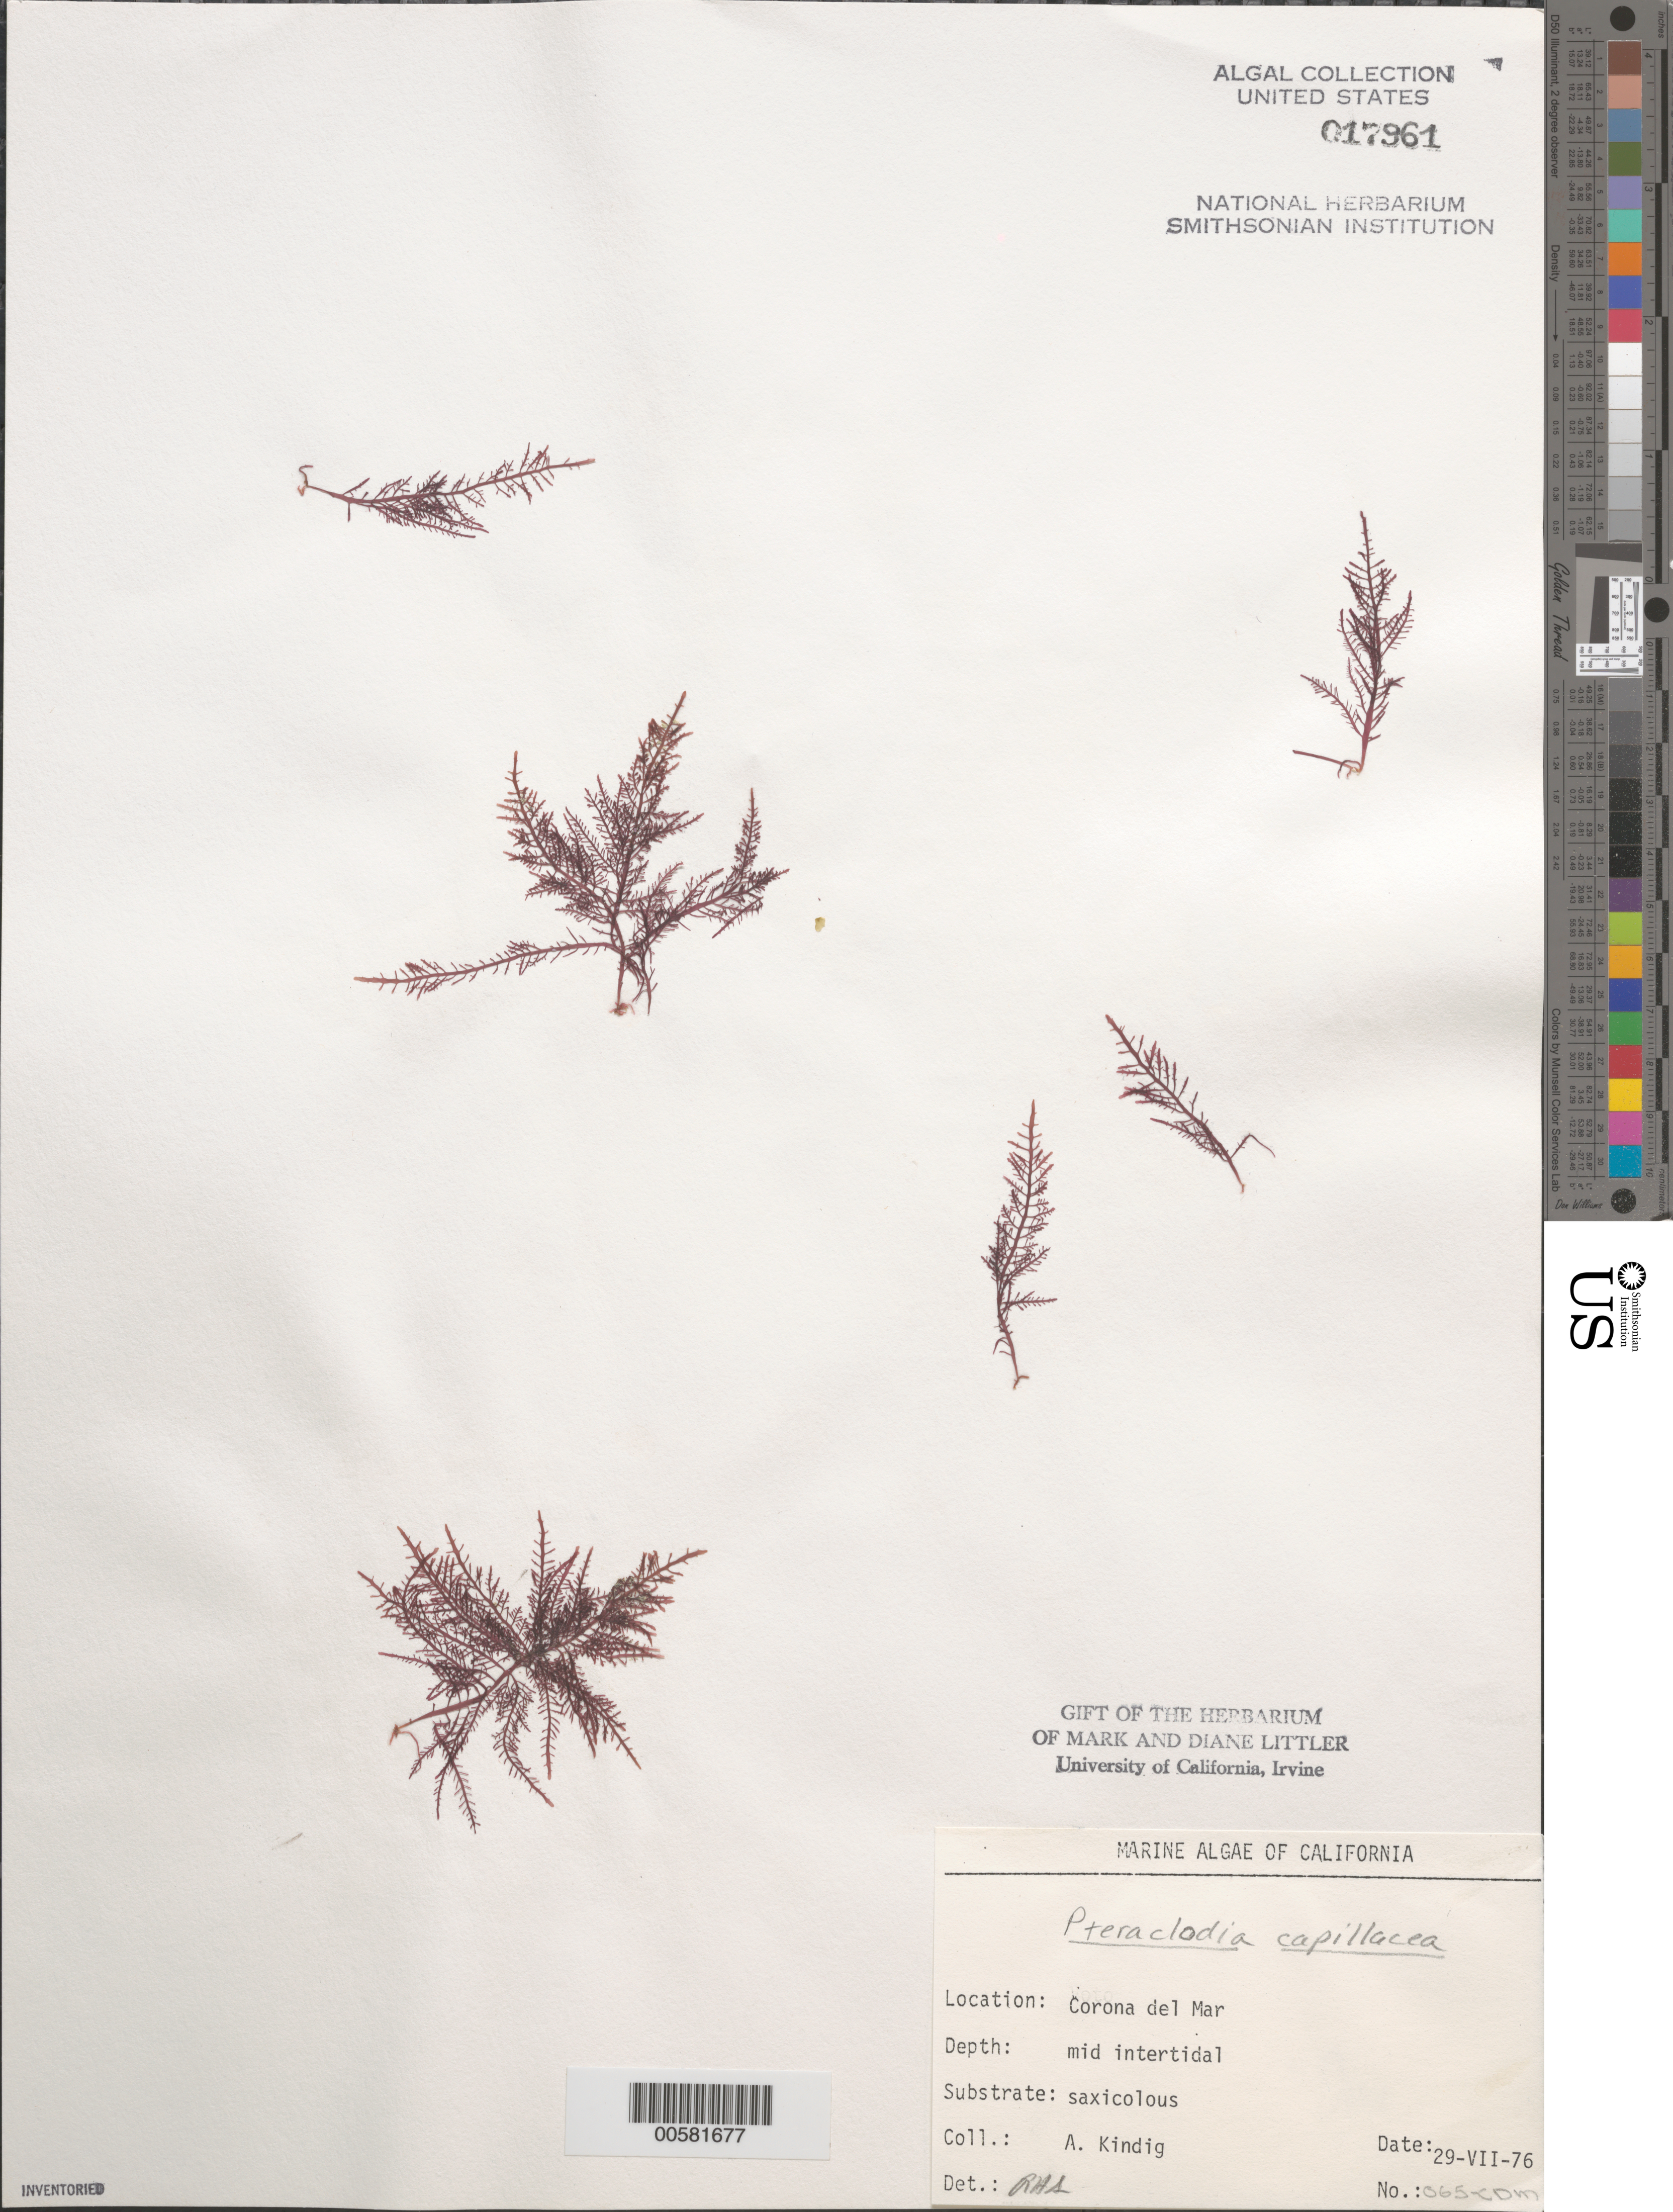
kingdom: Plantae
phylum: Rhodophyta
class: Florideophyceae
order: Gelidiales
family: Pterocladiaceae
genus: Pterocladia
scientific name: Pterocladia capillacea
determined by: Sims, Robert H.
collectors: A. Kindig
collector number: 065-cdm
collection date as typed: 29 Jul 1976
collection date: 1976-07-29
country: United States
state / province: California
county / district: Orange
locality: Corona del Mar, mouth of Morning Canyon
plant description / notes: BLM-SOCALBIGHT Rocky Intertidal Survey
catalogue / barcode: US 17961